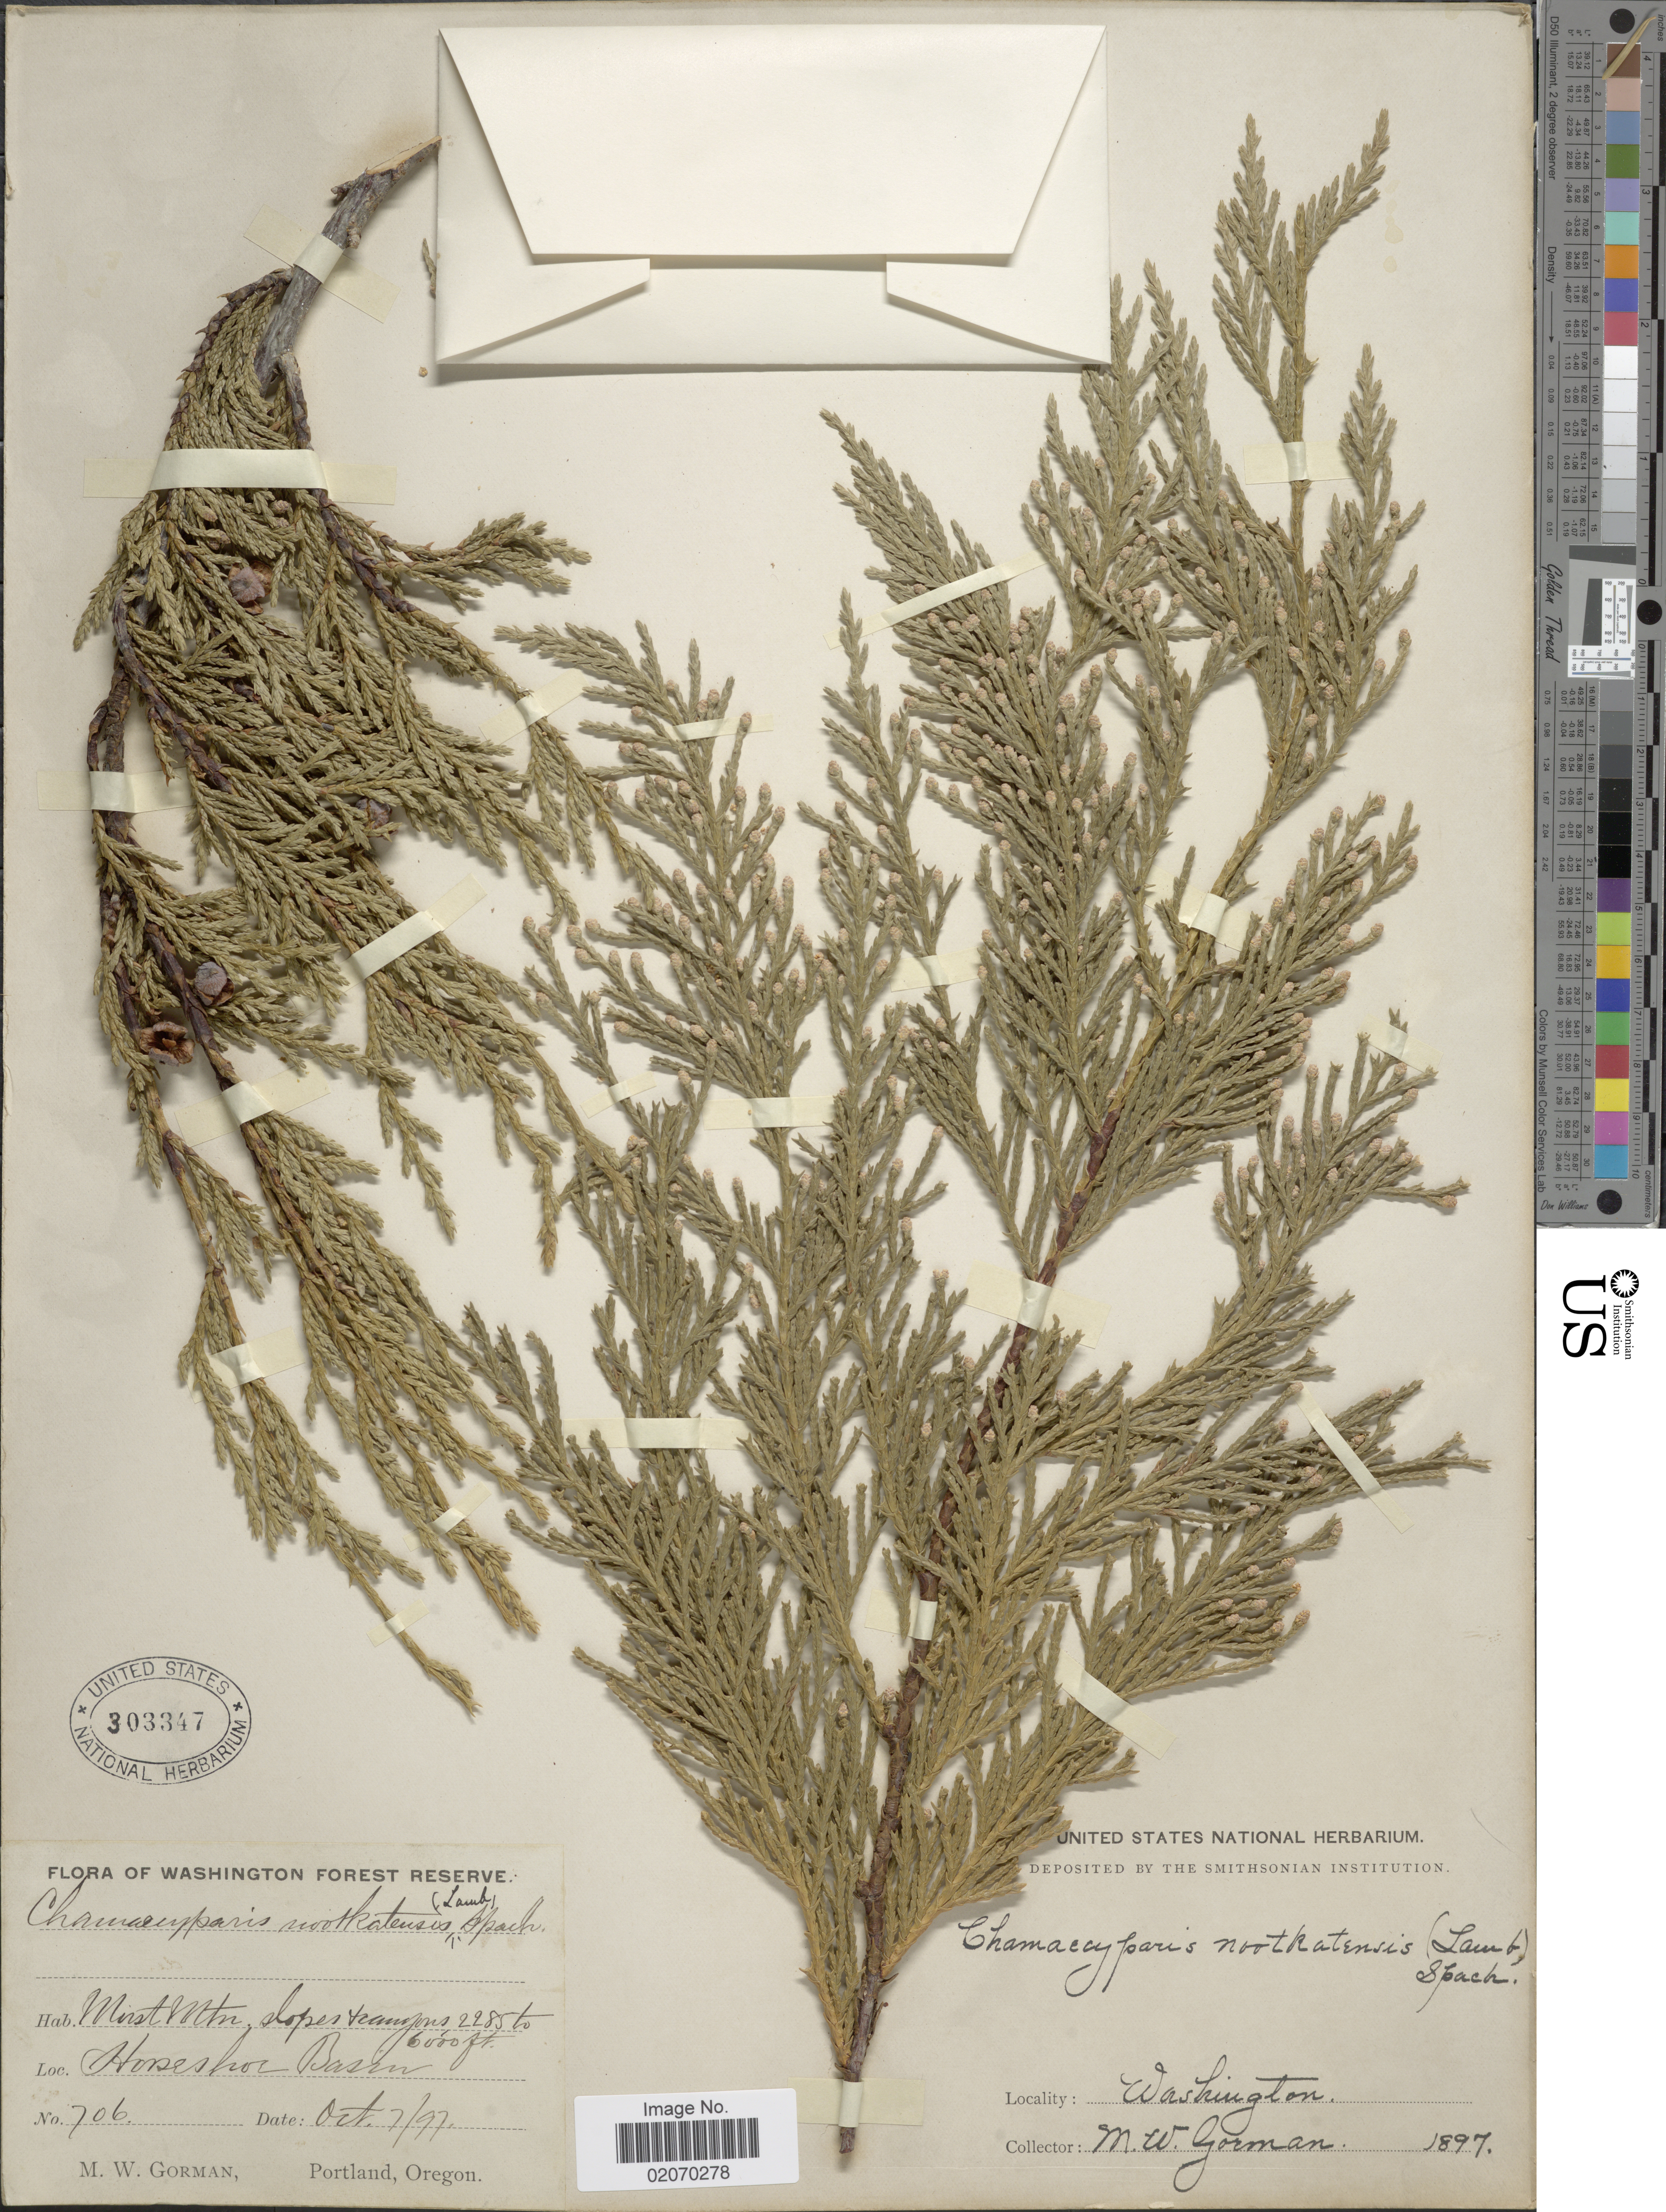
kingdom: Plantae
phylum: Tracheophyta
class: Pinopsida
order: Pinales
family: Cupressaceae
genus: Chamaecyparis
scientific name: Chamaecyparis nootkatensis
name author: (D. Don) Spach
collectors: M. W. Gorman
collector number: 706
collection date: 1897-10-07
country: United States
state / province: Washington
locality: Washington Forest Reserve. Moist Mtn. slopes + campus. Horseshoe Basin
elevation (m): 696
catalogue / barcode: US 303347